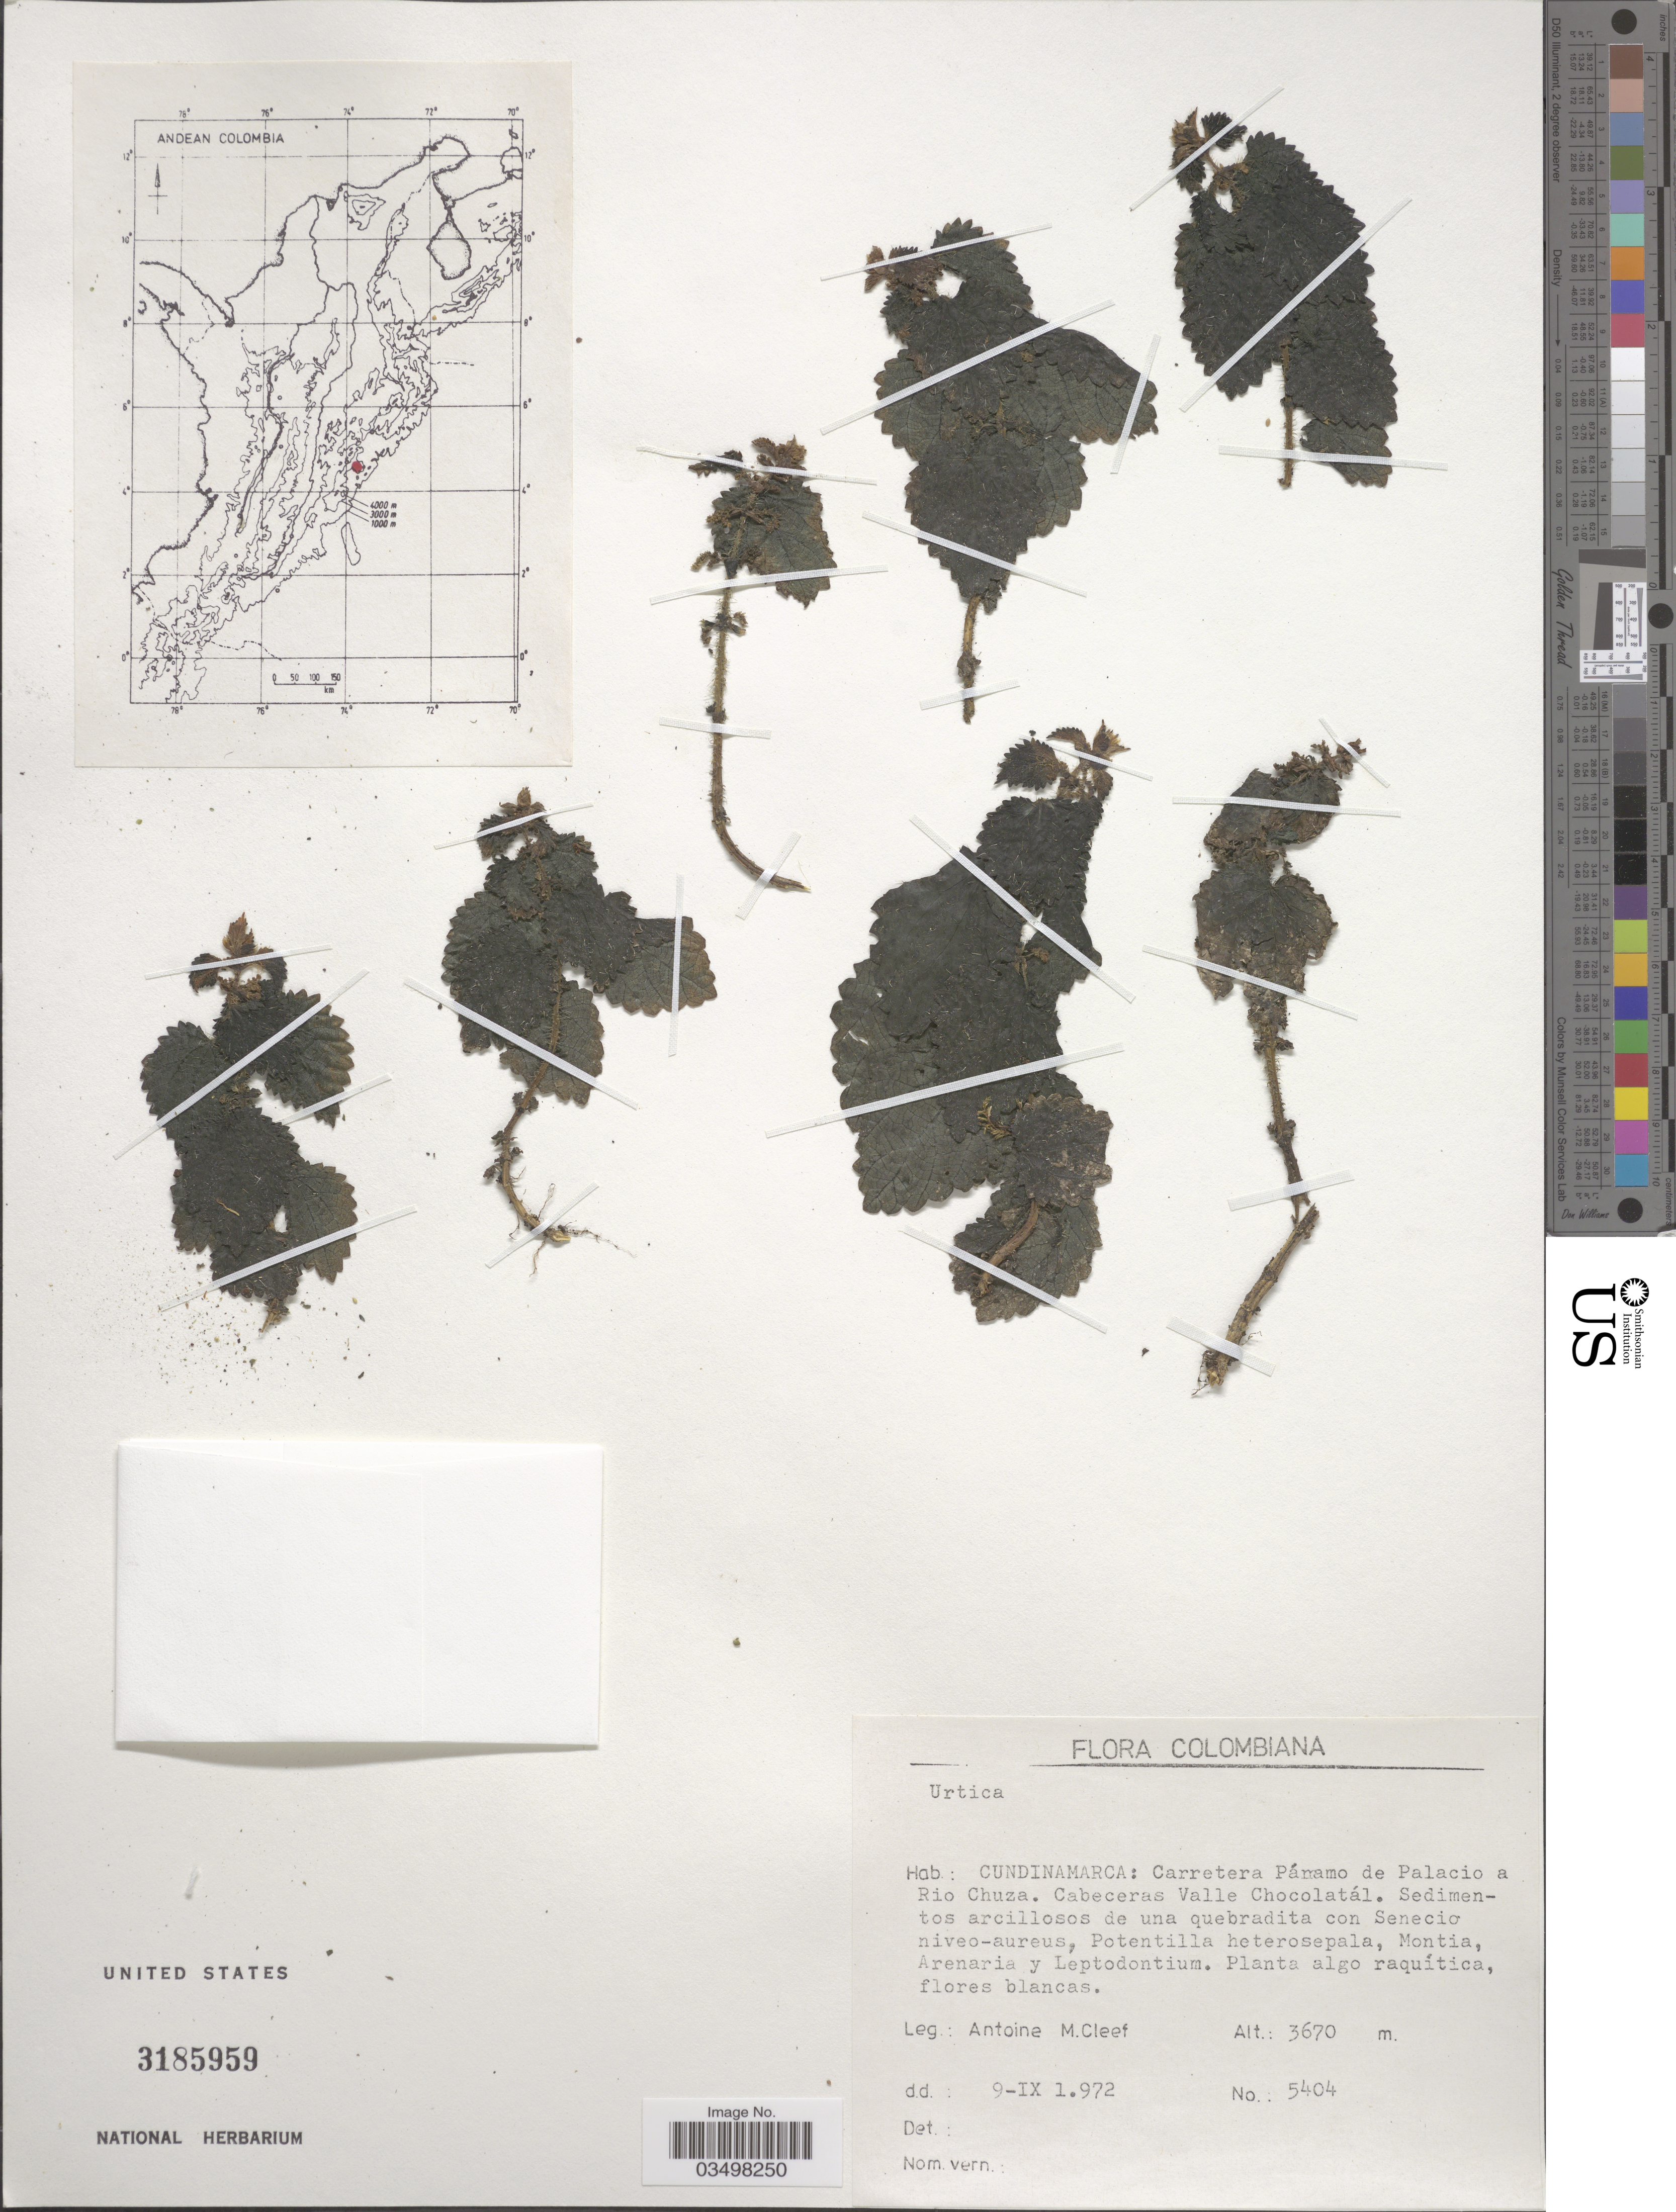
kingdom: Plantae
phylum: Tracheophyta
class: Magnoliopsida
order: Rosales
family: Urticaceae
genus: Urtica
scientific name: Urtica sp.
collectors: A. M. Cleef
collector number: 5404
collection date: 1972-09-09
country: Colombia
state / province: Cundinamarca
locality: Carretera Pánamo de Palacio a rio Chuza. Cabeceras Valle Chocolatál.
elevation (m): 3670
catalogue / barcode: US 3185959